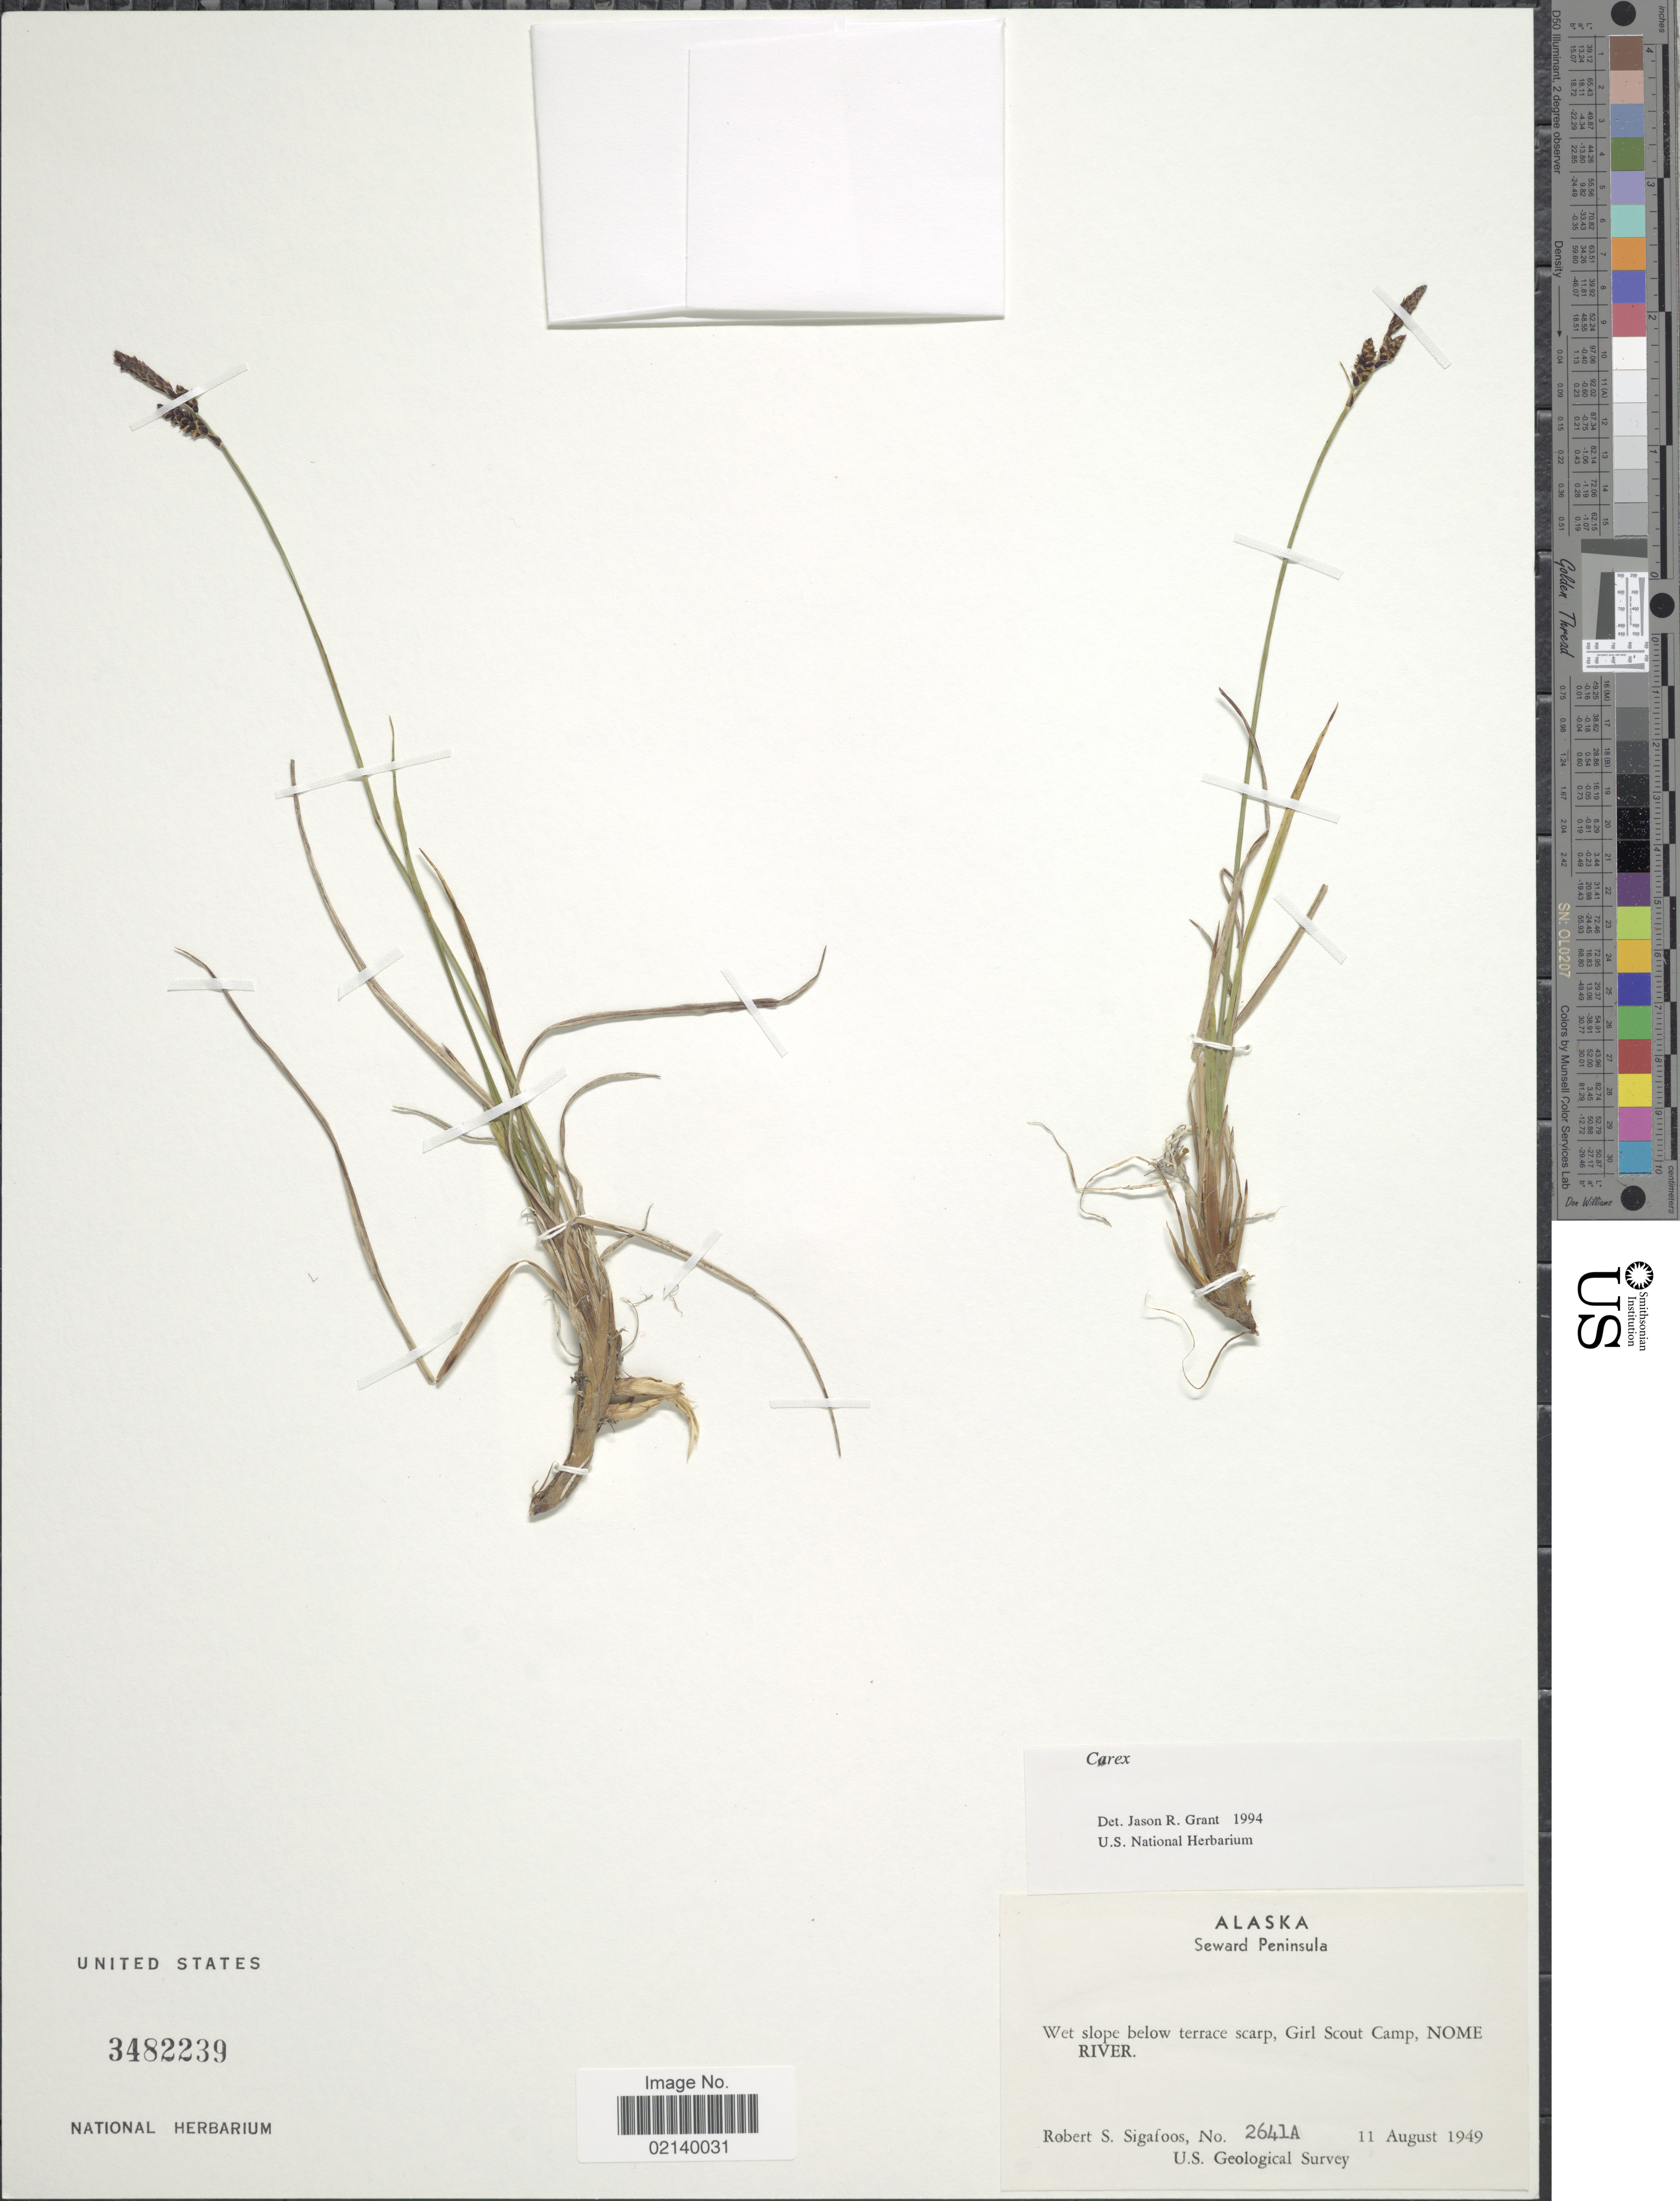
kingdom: Plantae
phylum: Tracheophyta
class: Liliopsida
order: Poales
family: Cyperaceae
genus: Carex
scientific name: Carex sp.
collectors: R. Sigafoos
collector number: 2641A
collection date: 1949-08-11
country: United States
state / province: Alaska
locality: Seward Peninsula, wet slope below terrace scarp, Girl Scout Camp, Nome River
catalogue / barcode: US 3482239